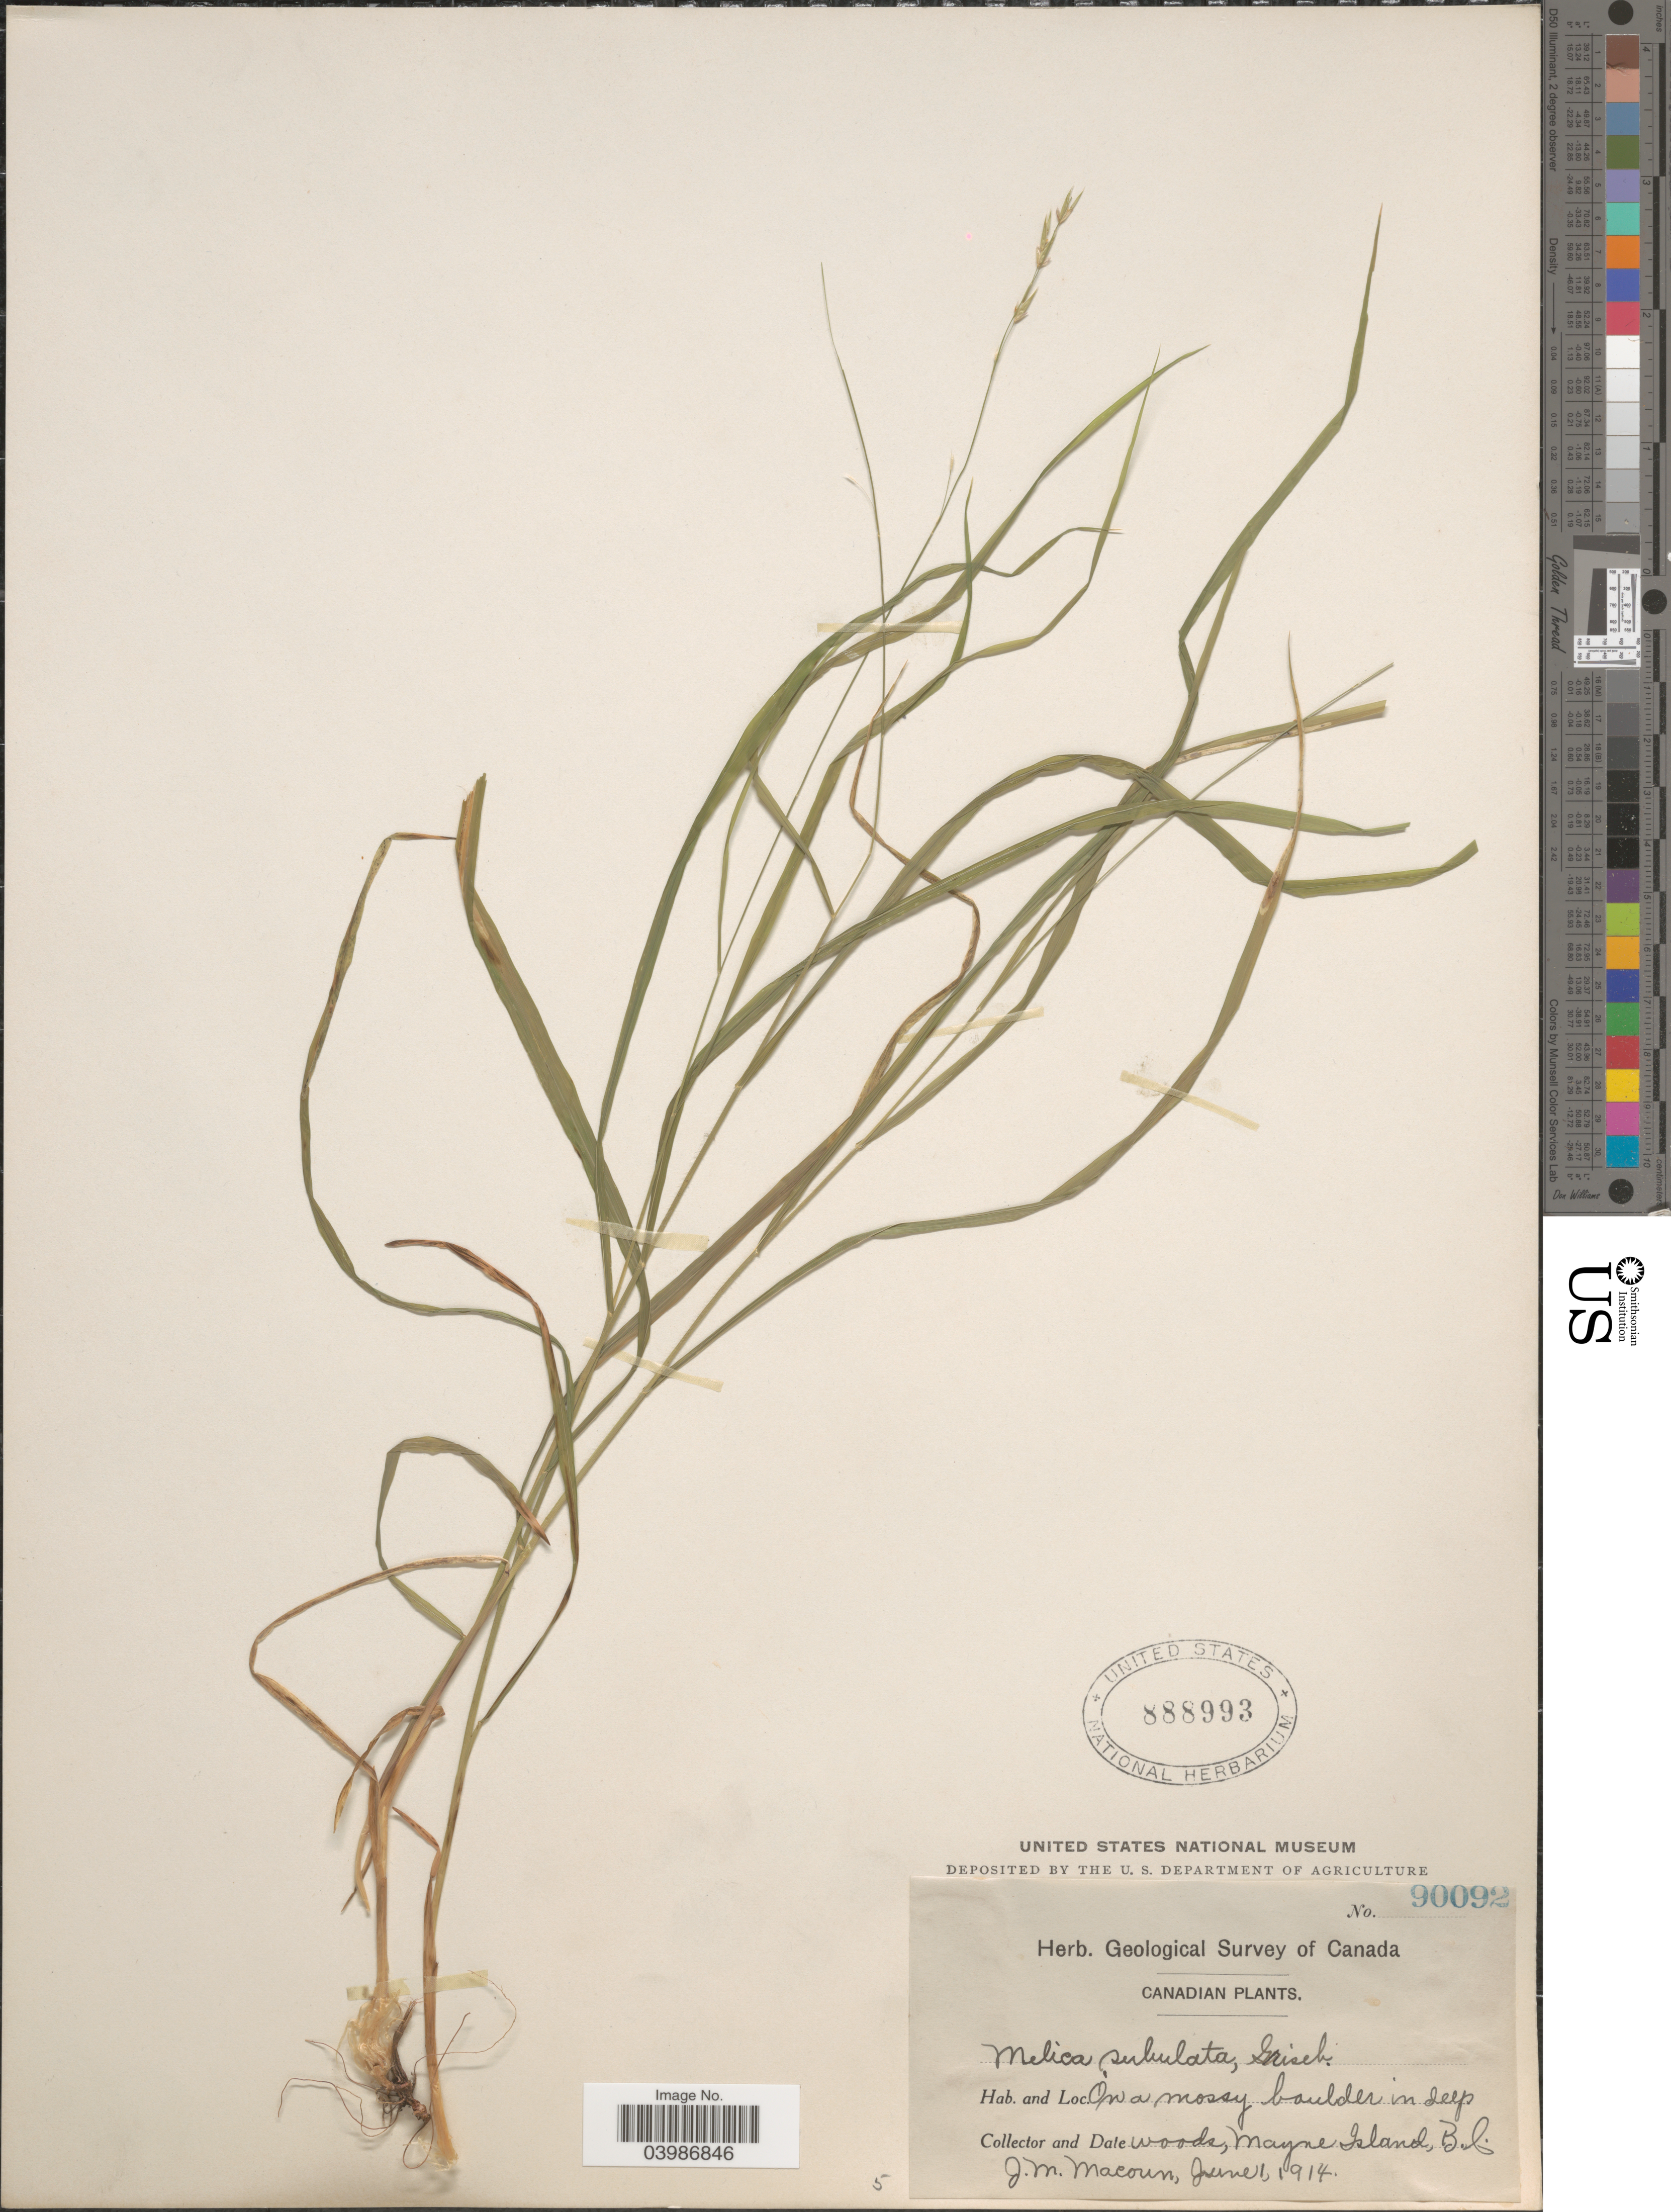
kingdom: Plantae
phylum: Tracheophyta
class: Liliopsida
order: Poales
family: Poaceae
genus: Melica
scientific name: Melica subulata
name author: (Griseb.) Scribn.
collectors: J. M. Macoun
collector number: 90092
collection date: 1914-06-01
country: Canada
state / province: British Columbia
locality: Woods, Mayne Island.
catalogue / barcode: US 888993